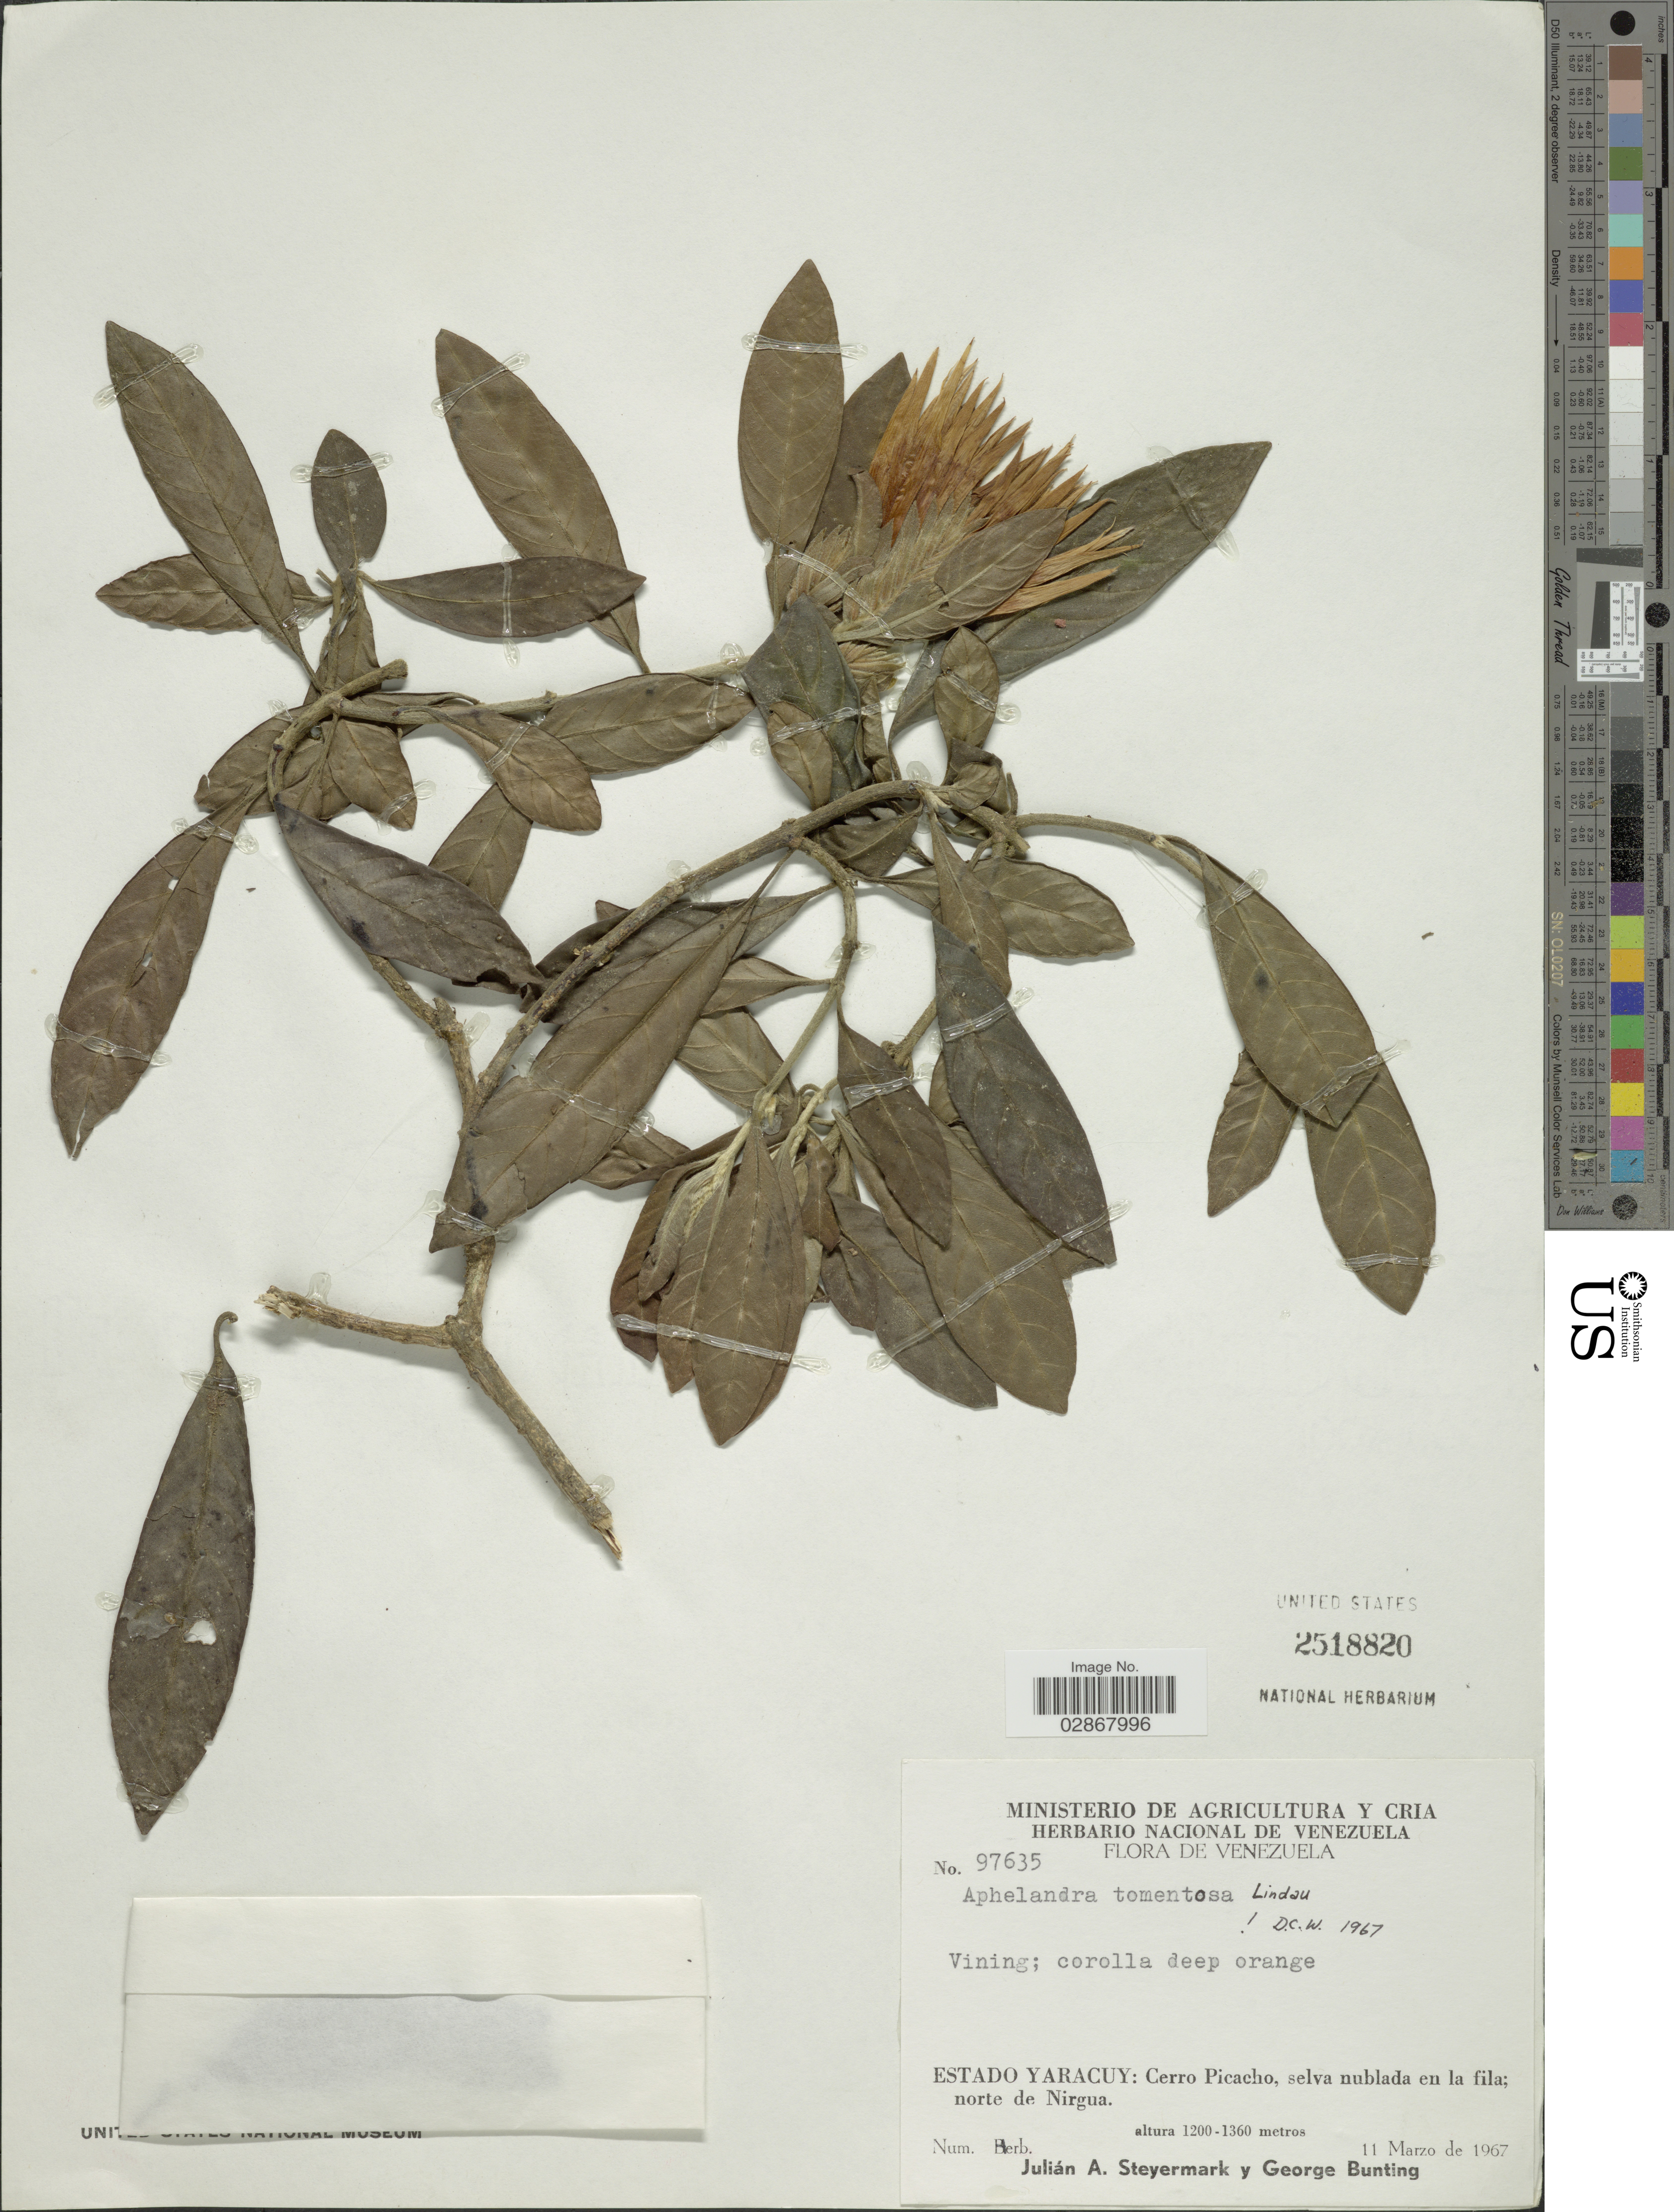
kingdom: Plantae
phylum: Tracheophyta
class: Magnoliopsida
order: Lamiales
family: Acanthaceae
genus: Aphelandra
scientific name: Aphelandra tomentosa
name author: Lindau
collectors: J. Steyermark & G. S. Bunting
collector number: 97635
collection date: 1967-03-11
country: Venezuela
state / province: Yaracuy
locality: Cerro Picacho, norte de Nirgua.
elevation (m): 1200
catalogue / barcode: US 2518820